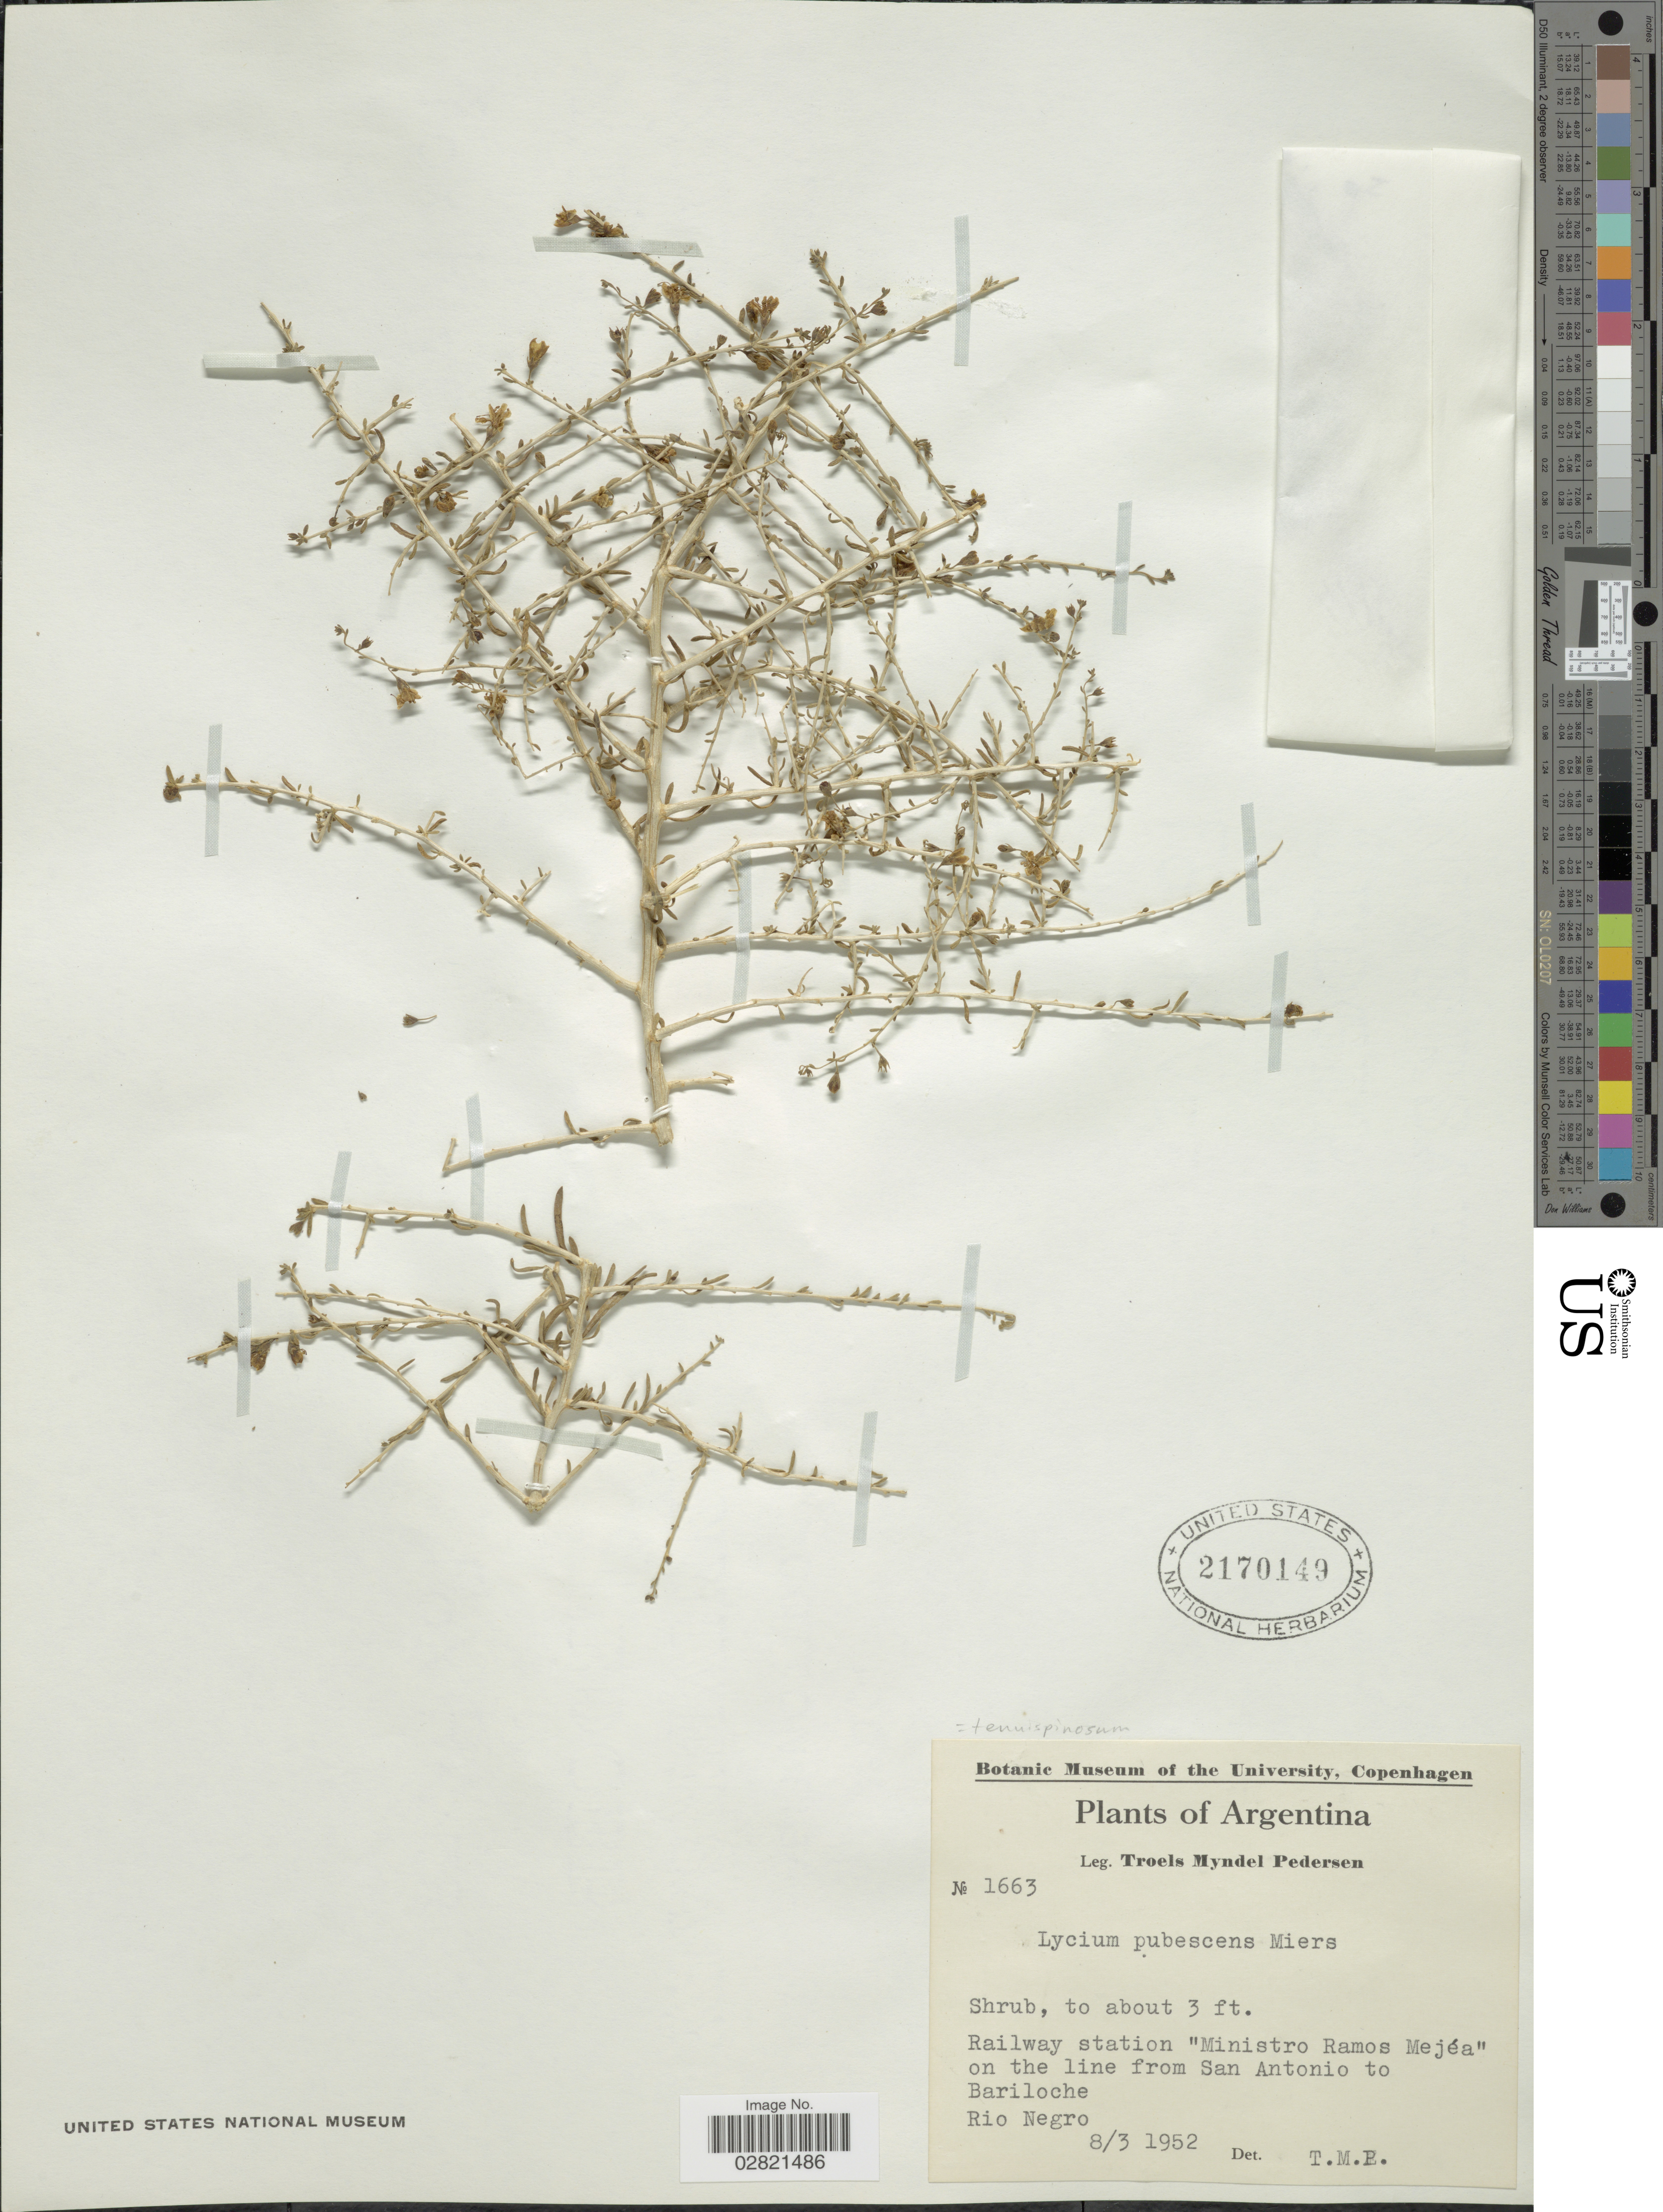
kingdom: Plantae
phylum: Tracheophyta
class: Magnoliopsida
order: Solanales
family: Solanaceae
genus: Lycium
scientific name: Lycium tenuispinosum var. tenuispinosum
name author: Miers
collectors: T. Pederson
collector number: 1663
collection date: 1952-03-08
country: Argentina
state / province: Rio Negro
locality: Railway station "Ministro Ramos Mejéa" on the line from San Antonio to Bariloche. Rio Negro.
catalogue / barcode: US 2170149